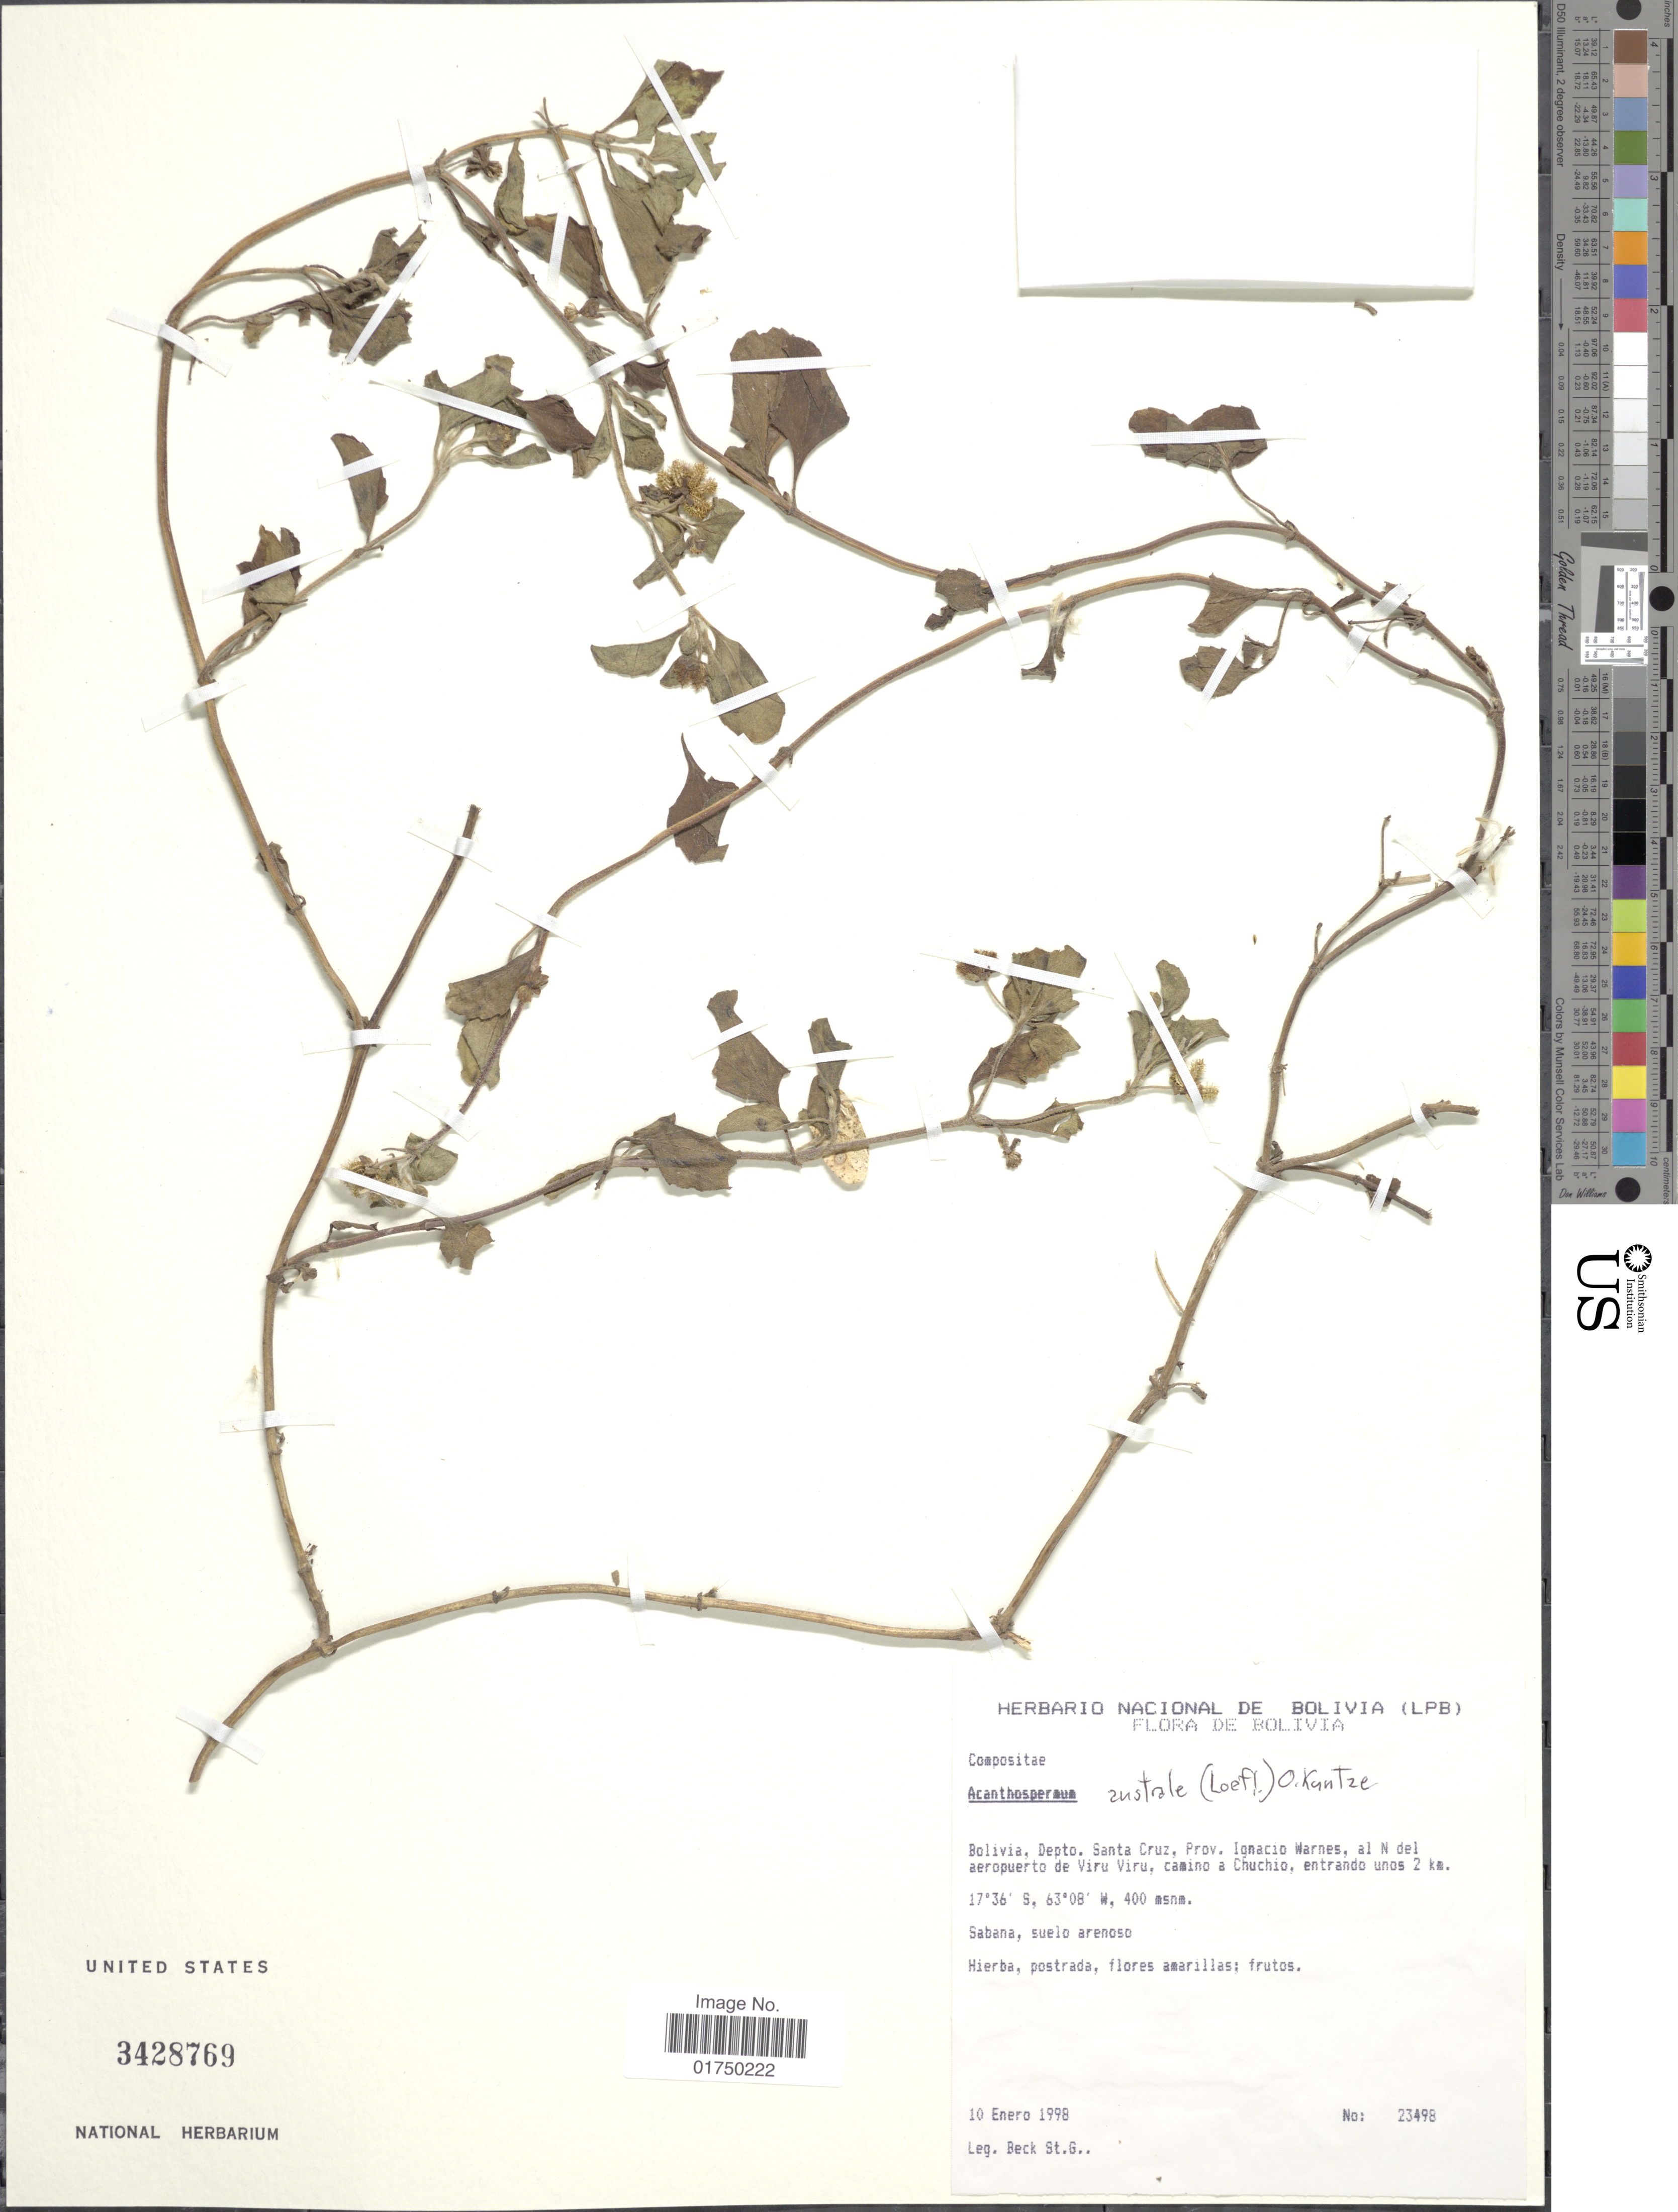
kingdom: Plantae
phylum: Tracheophyta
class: Magnoliopsida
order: Asterales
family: Asteraceae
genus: Acanthospermum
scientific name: Acanthospermum australe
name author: (Loefl.) Kuntze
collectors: S. G. Beck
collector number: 23498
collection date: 1998-01-10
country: Bolivia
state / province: Santa Cruz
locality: Bolivia, Depto. Santa Cruz, Prov. Ignacio Warnes, al N del aeropuerto de Viru Viru, camino a Chuchio, entrando unos 2 km.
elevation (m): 400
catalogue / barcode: US 3428769